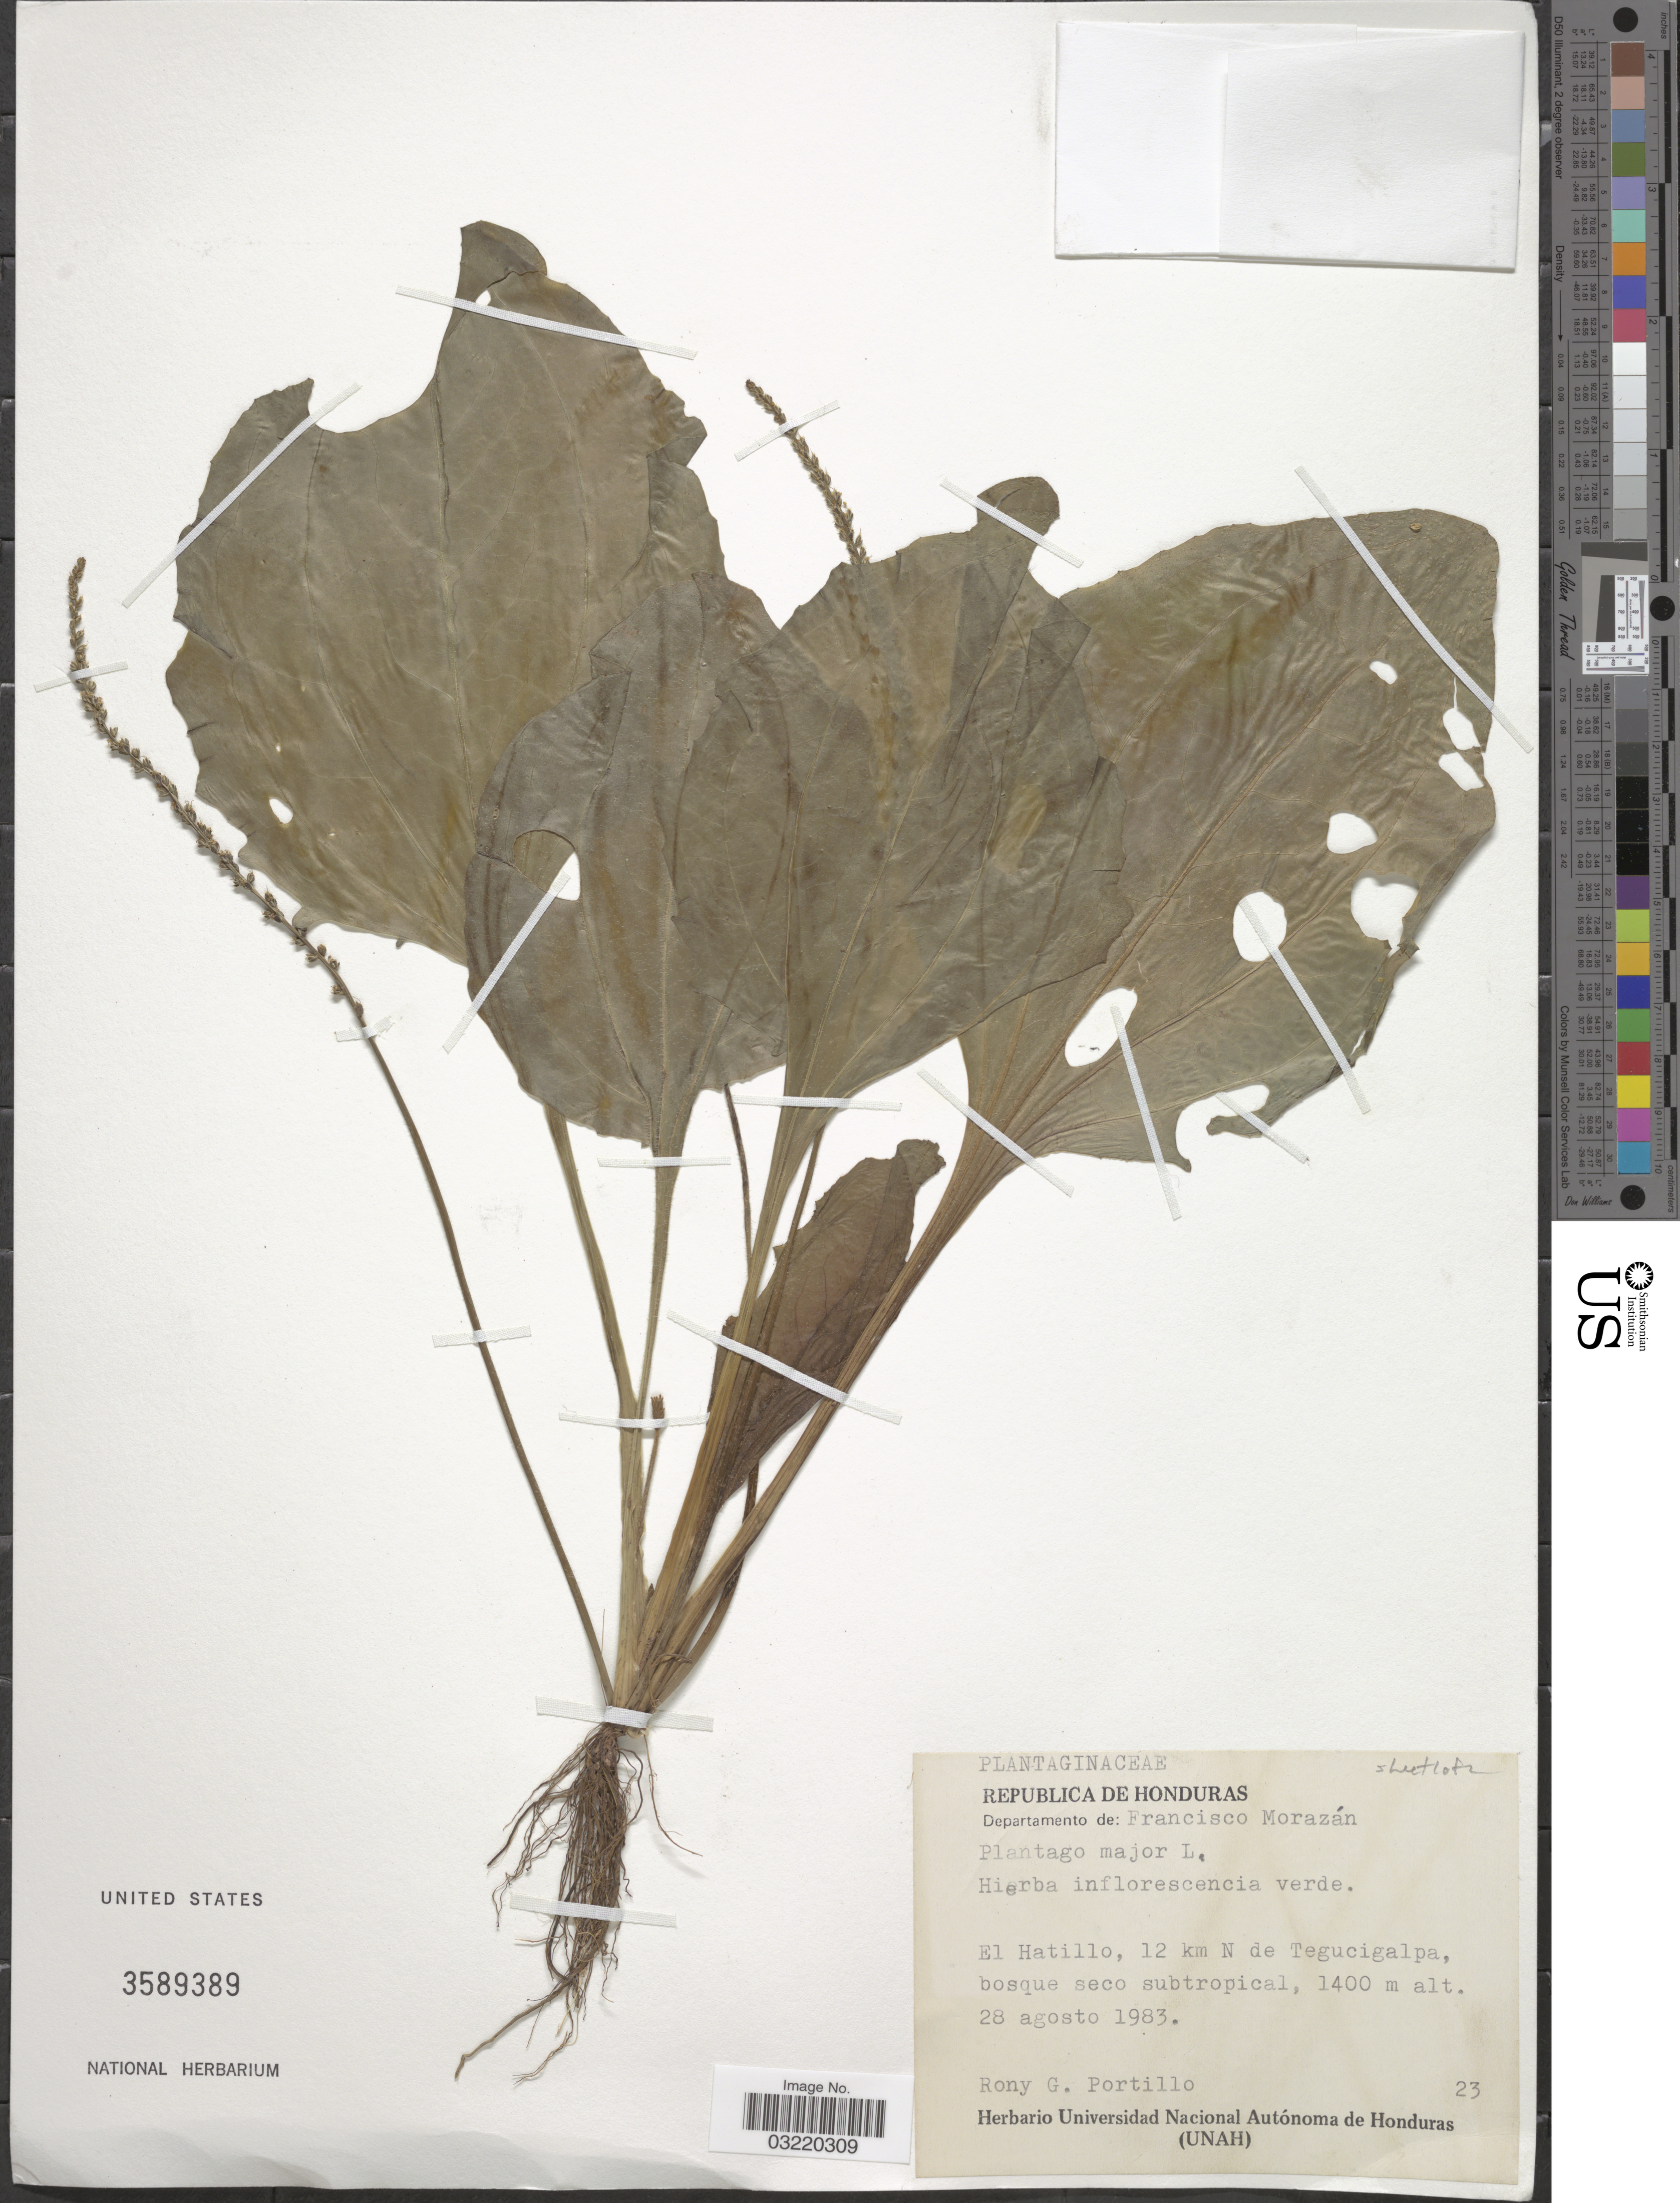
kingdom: Plantae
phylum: Tracheophyta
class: Magnoliopsida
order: Lamiales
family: Plantaginaceae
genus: Plantago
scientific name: Plantago major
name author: L.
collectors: R. Portillo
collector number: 23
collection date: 1983-08-28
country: Honduras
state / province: Fco. Morazán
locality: Departamento de: Francisco Morazán. El Hatillo, 12 km N de Tegucigalpa.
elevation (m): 1400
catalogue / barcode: US 3589389